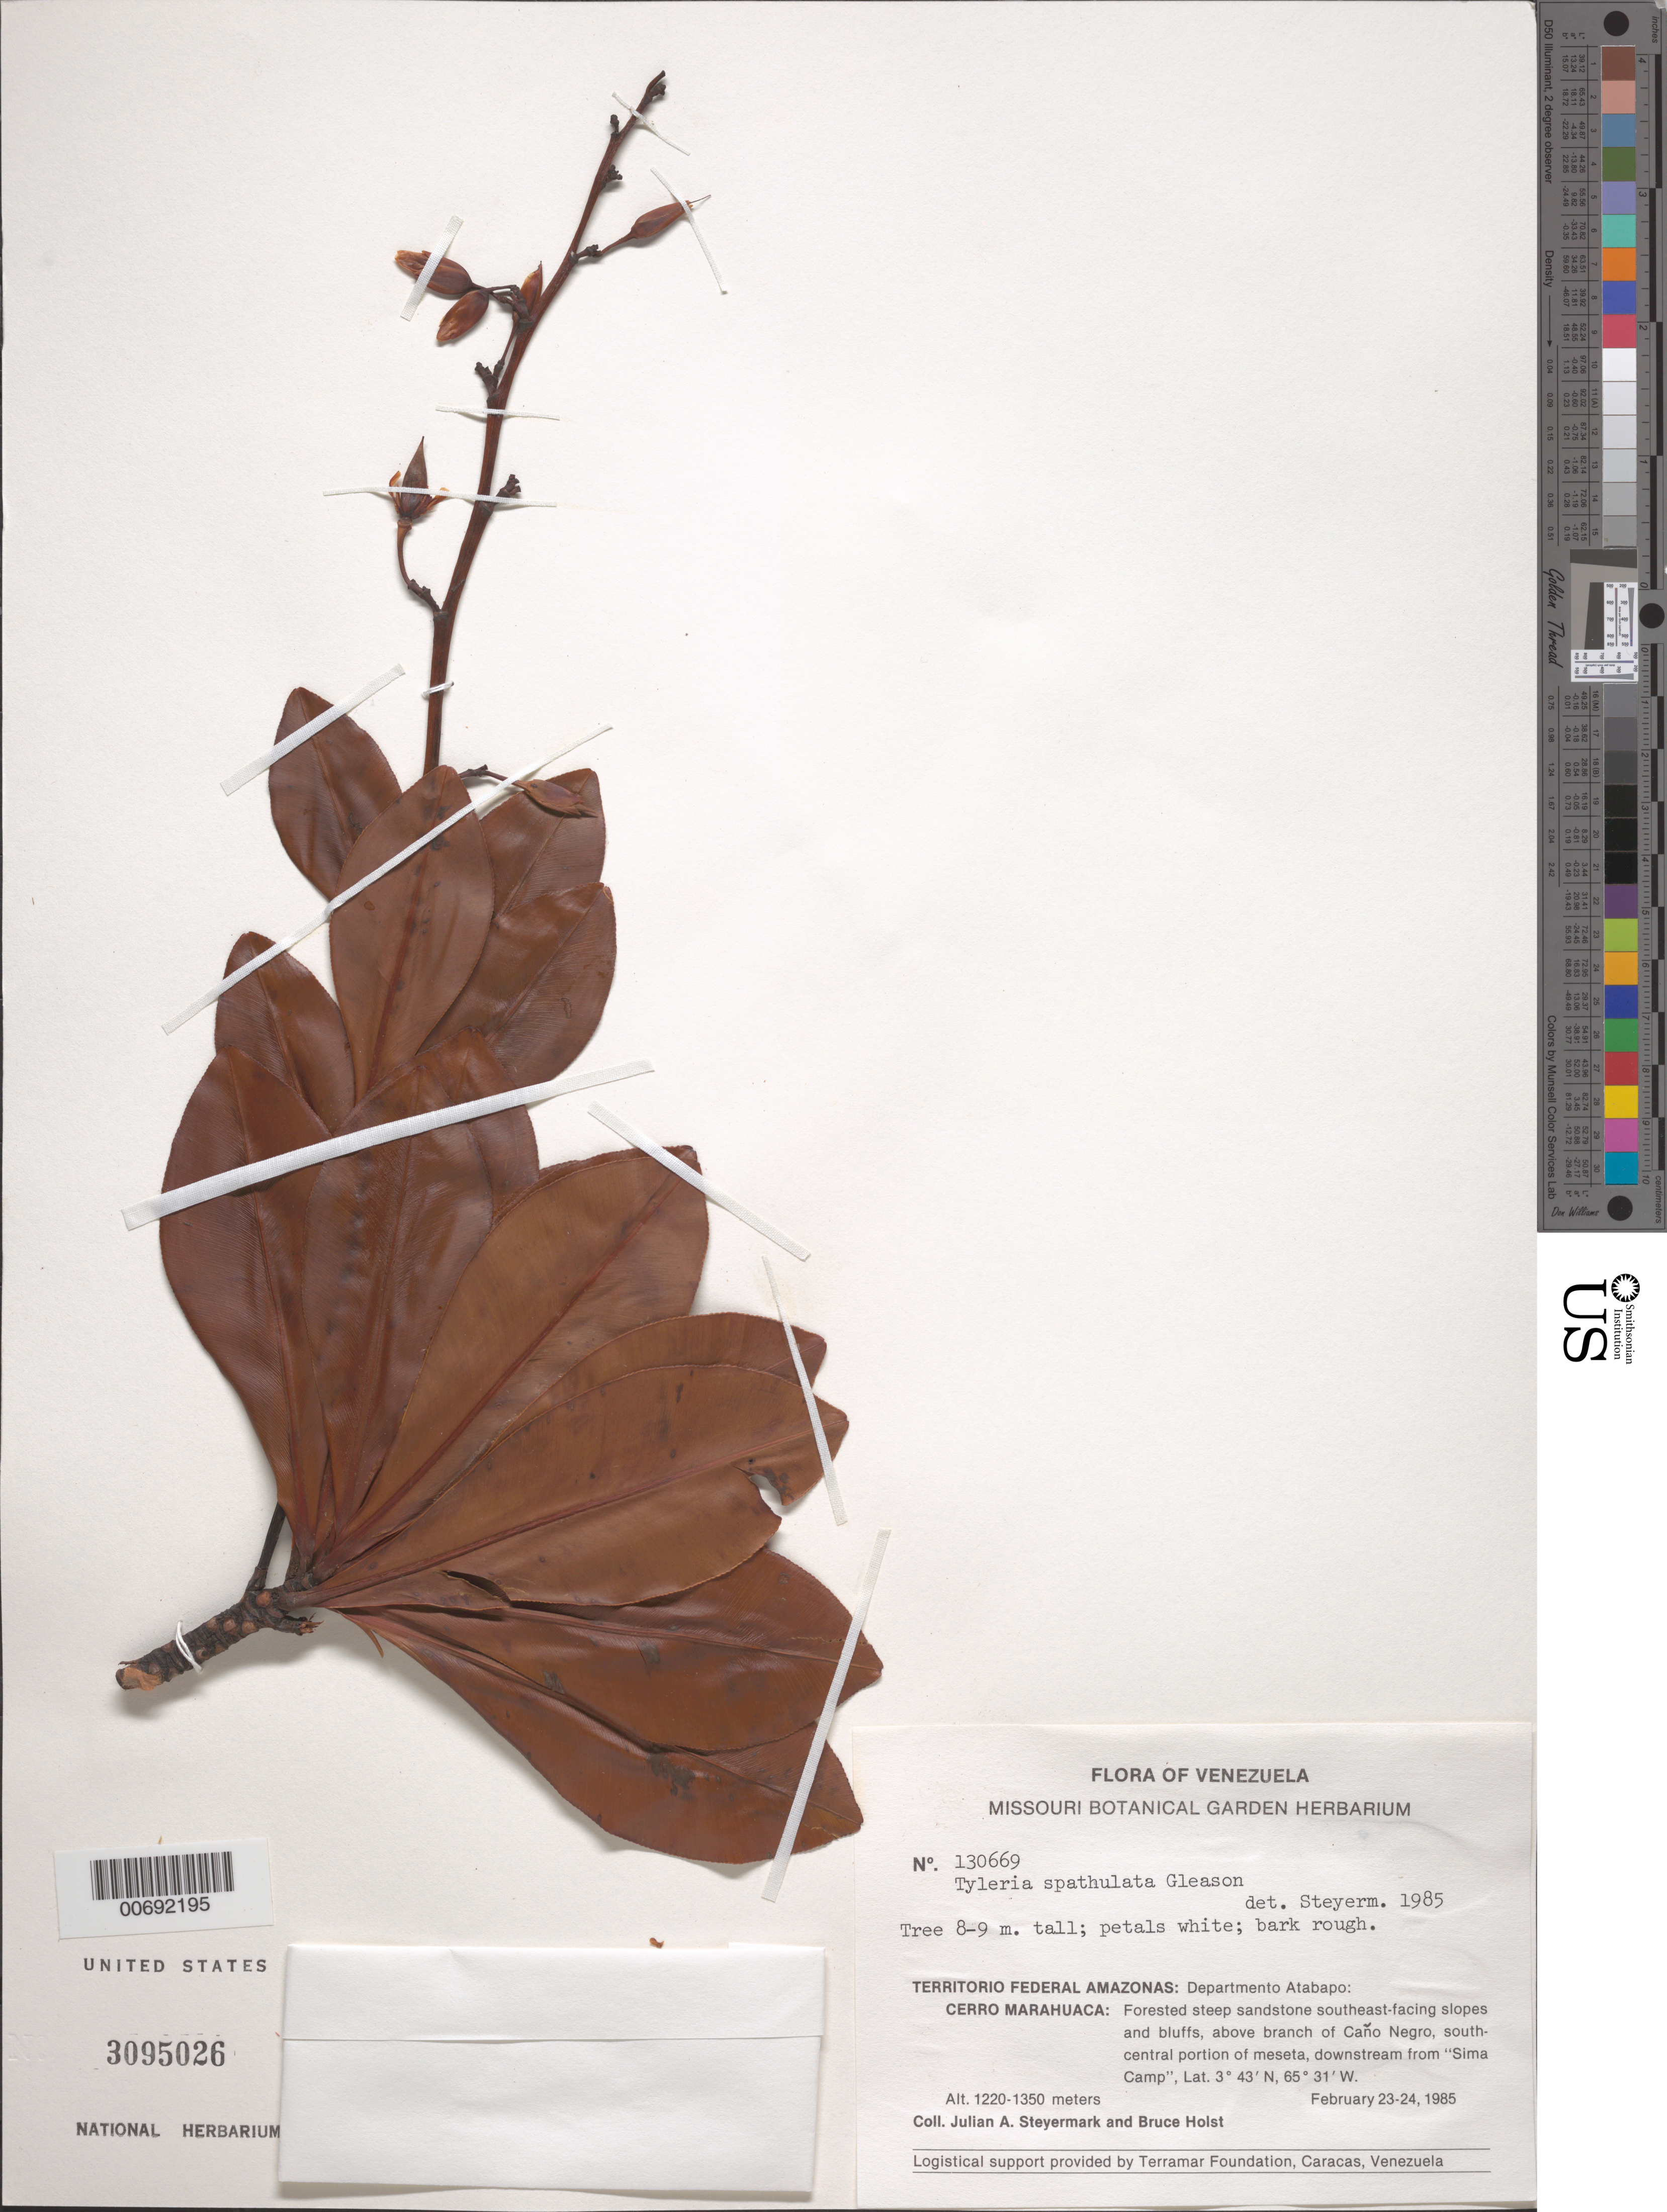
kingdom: Plantae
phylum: Tracheophyta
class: Magnoliopsida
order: Malpighiales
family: Ochnaceae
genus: Tyleria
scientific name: Tyleria spathulata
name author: Gleason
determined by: Steyermark, Julian A., (VEN)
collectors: J. Steyermark & B. Holst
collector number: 130669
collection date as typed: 23-Feb-85 to 24-Feb-85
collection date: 1985-02-23/1985-02-24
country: Venezuela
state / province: Amazonas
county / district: Atabapo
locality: Cerro Marahuaca; above branch of Caño Negro, South-central portion of Mesenta, downstream from "Sima Camp"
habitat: Forested steep sandstone SE slopes and bluffs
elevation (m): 1220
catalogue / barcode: US 3095026